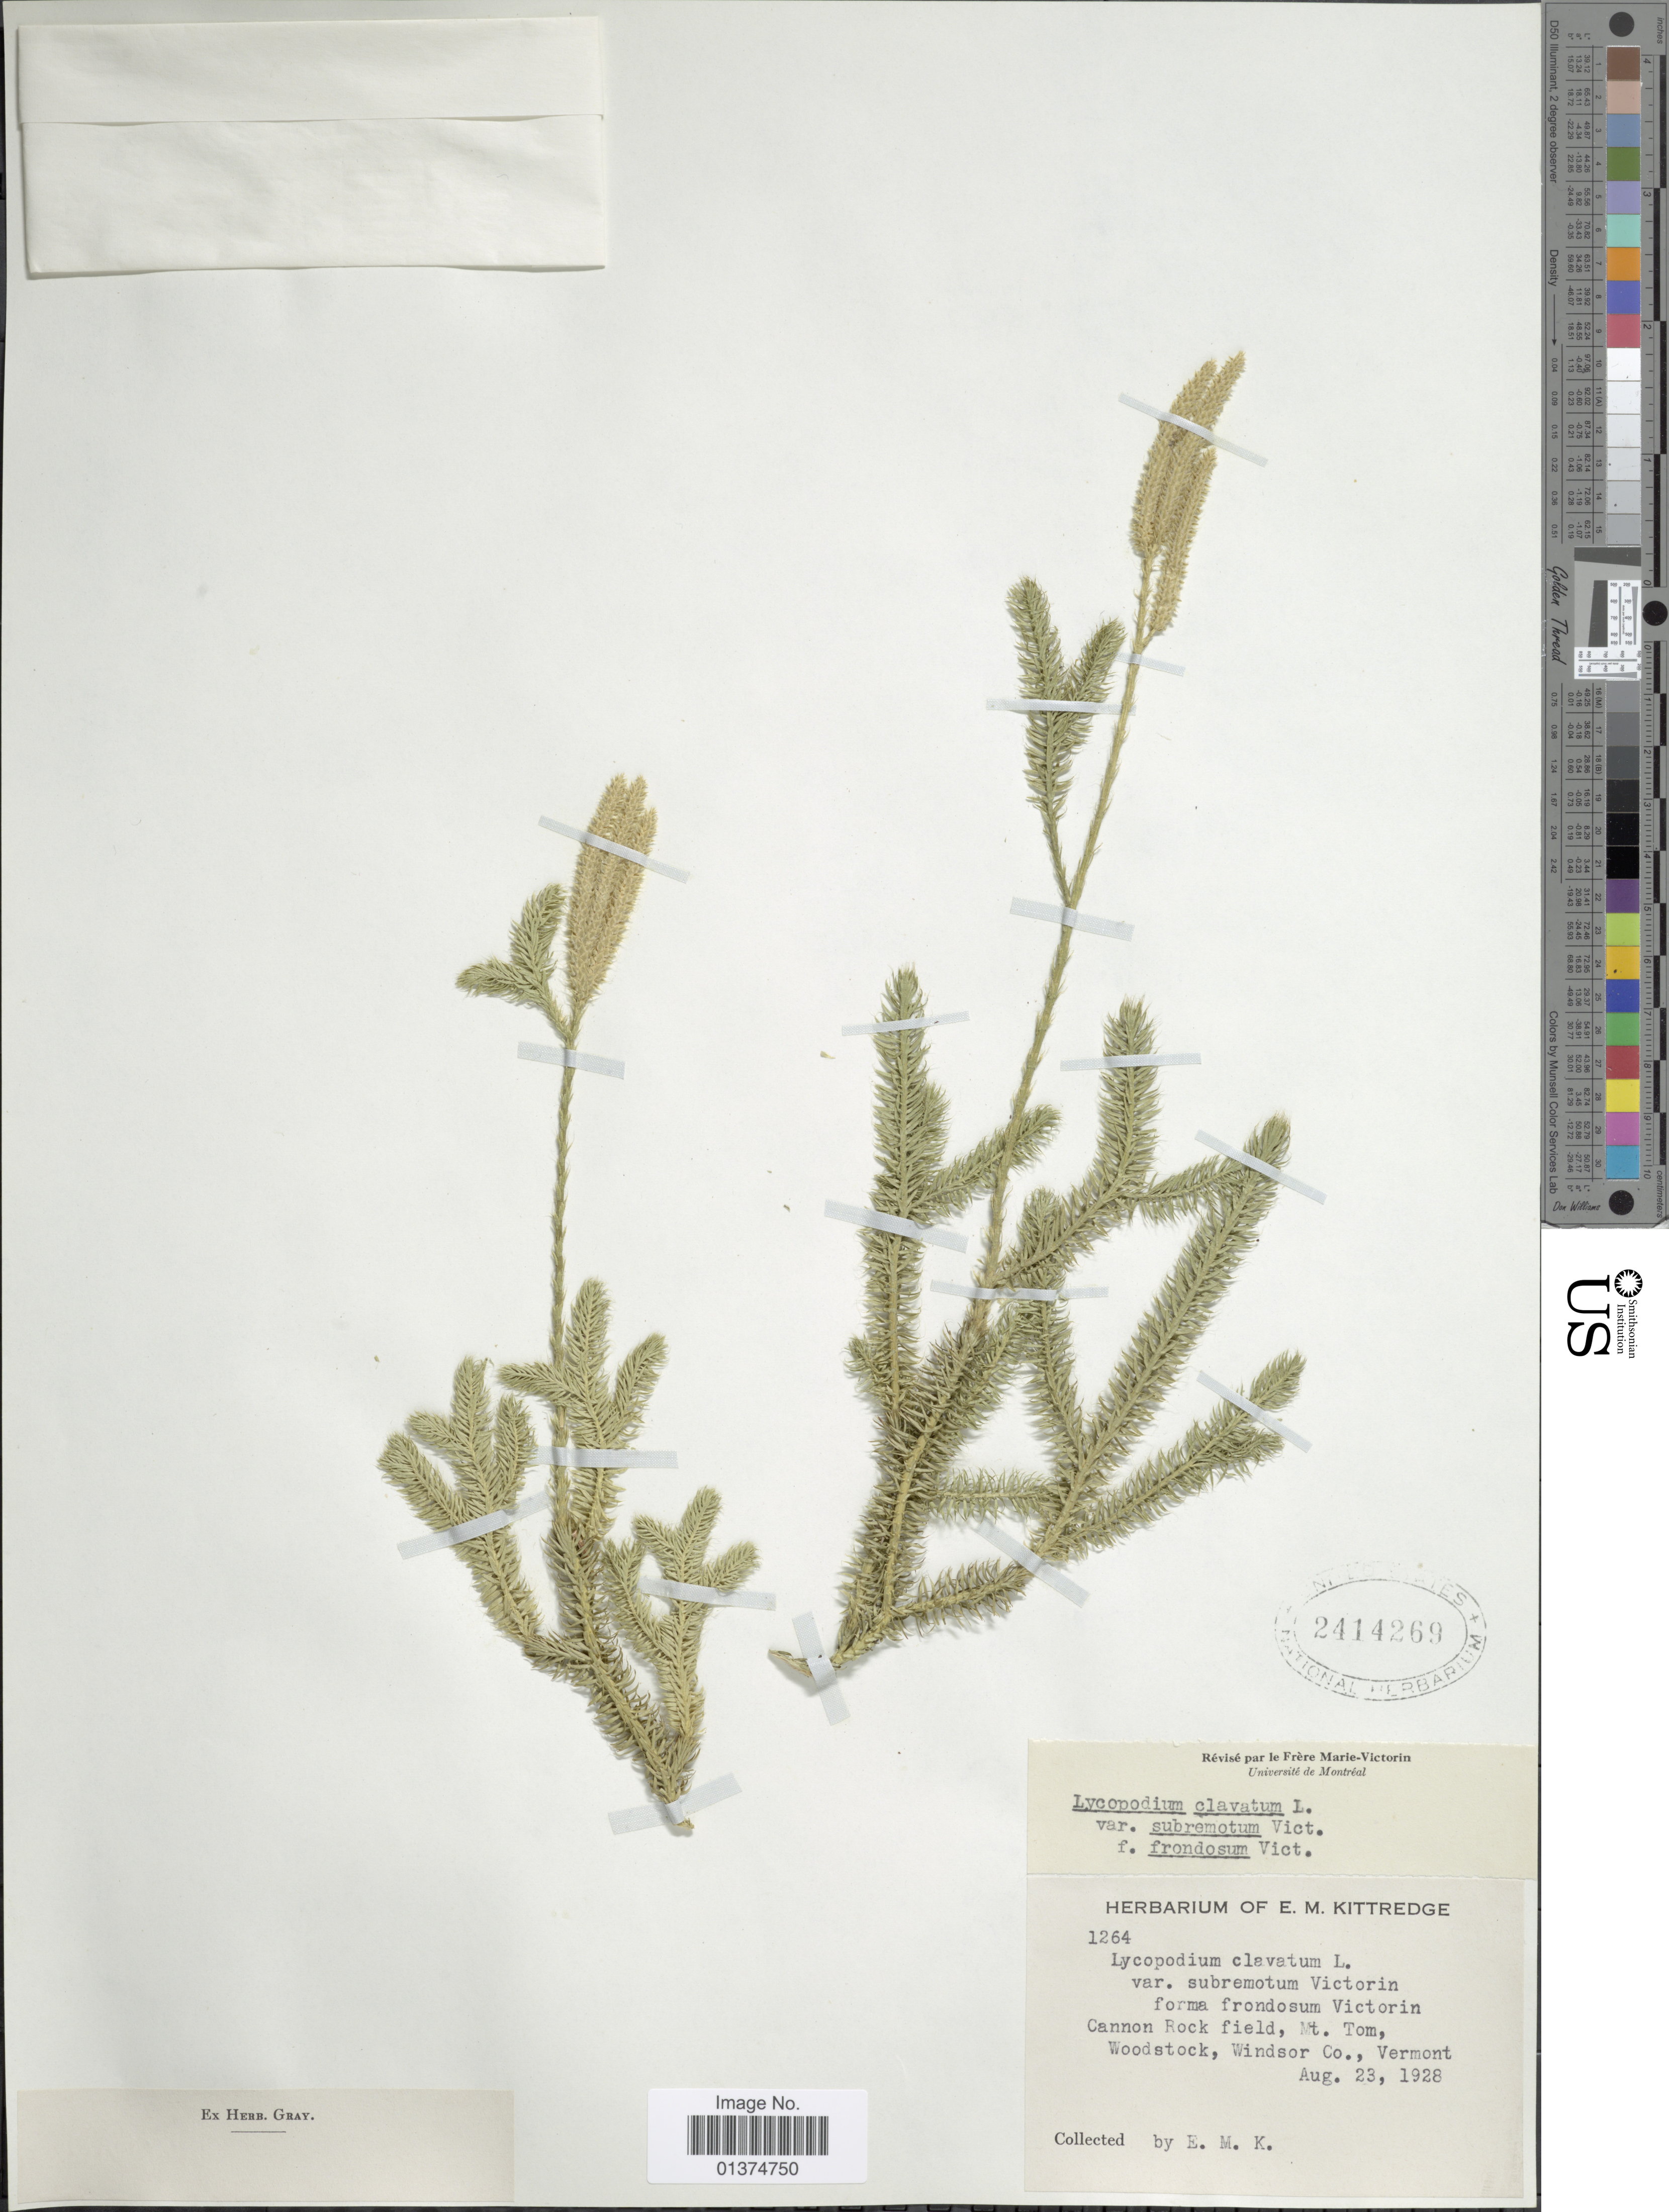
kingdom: Plantae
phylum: Tracheophyta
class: Lycopodiopsida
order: Lycopodiales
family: Lycopodiaceae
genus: Lycopodium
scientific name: Lycopodium clavatum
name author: L.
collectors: E. Kittridge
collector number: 1264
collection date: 1928-08-23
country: United States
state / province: Vermont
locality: Cannon Rock Field, Mt.Tom, Woodstock, Windsor Co.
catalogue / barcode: US 2414269